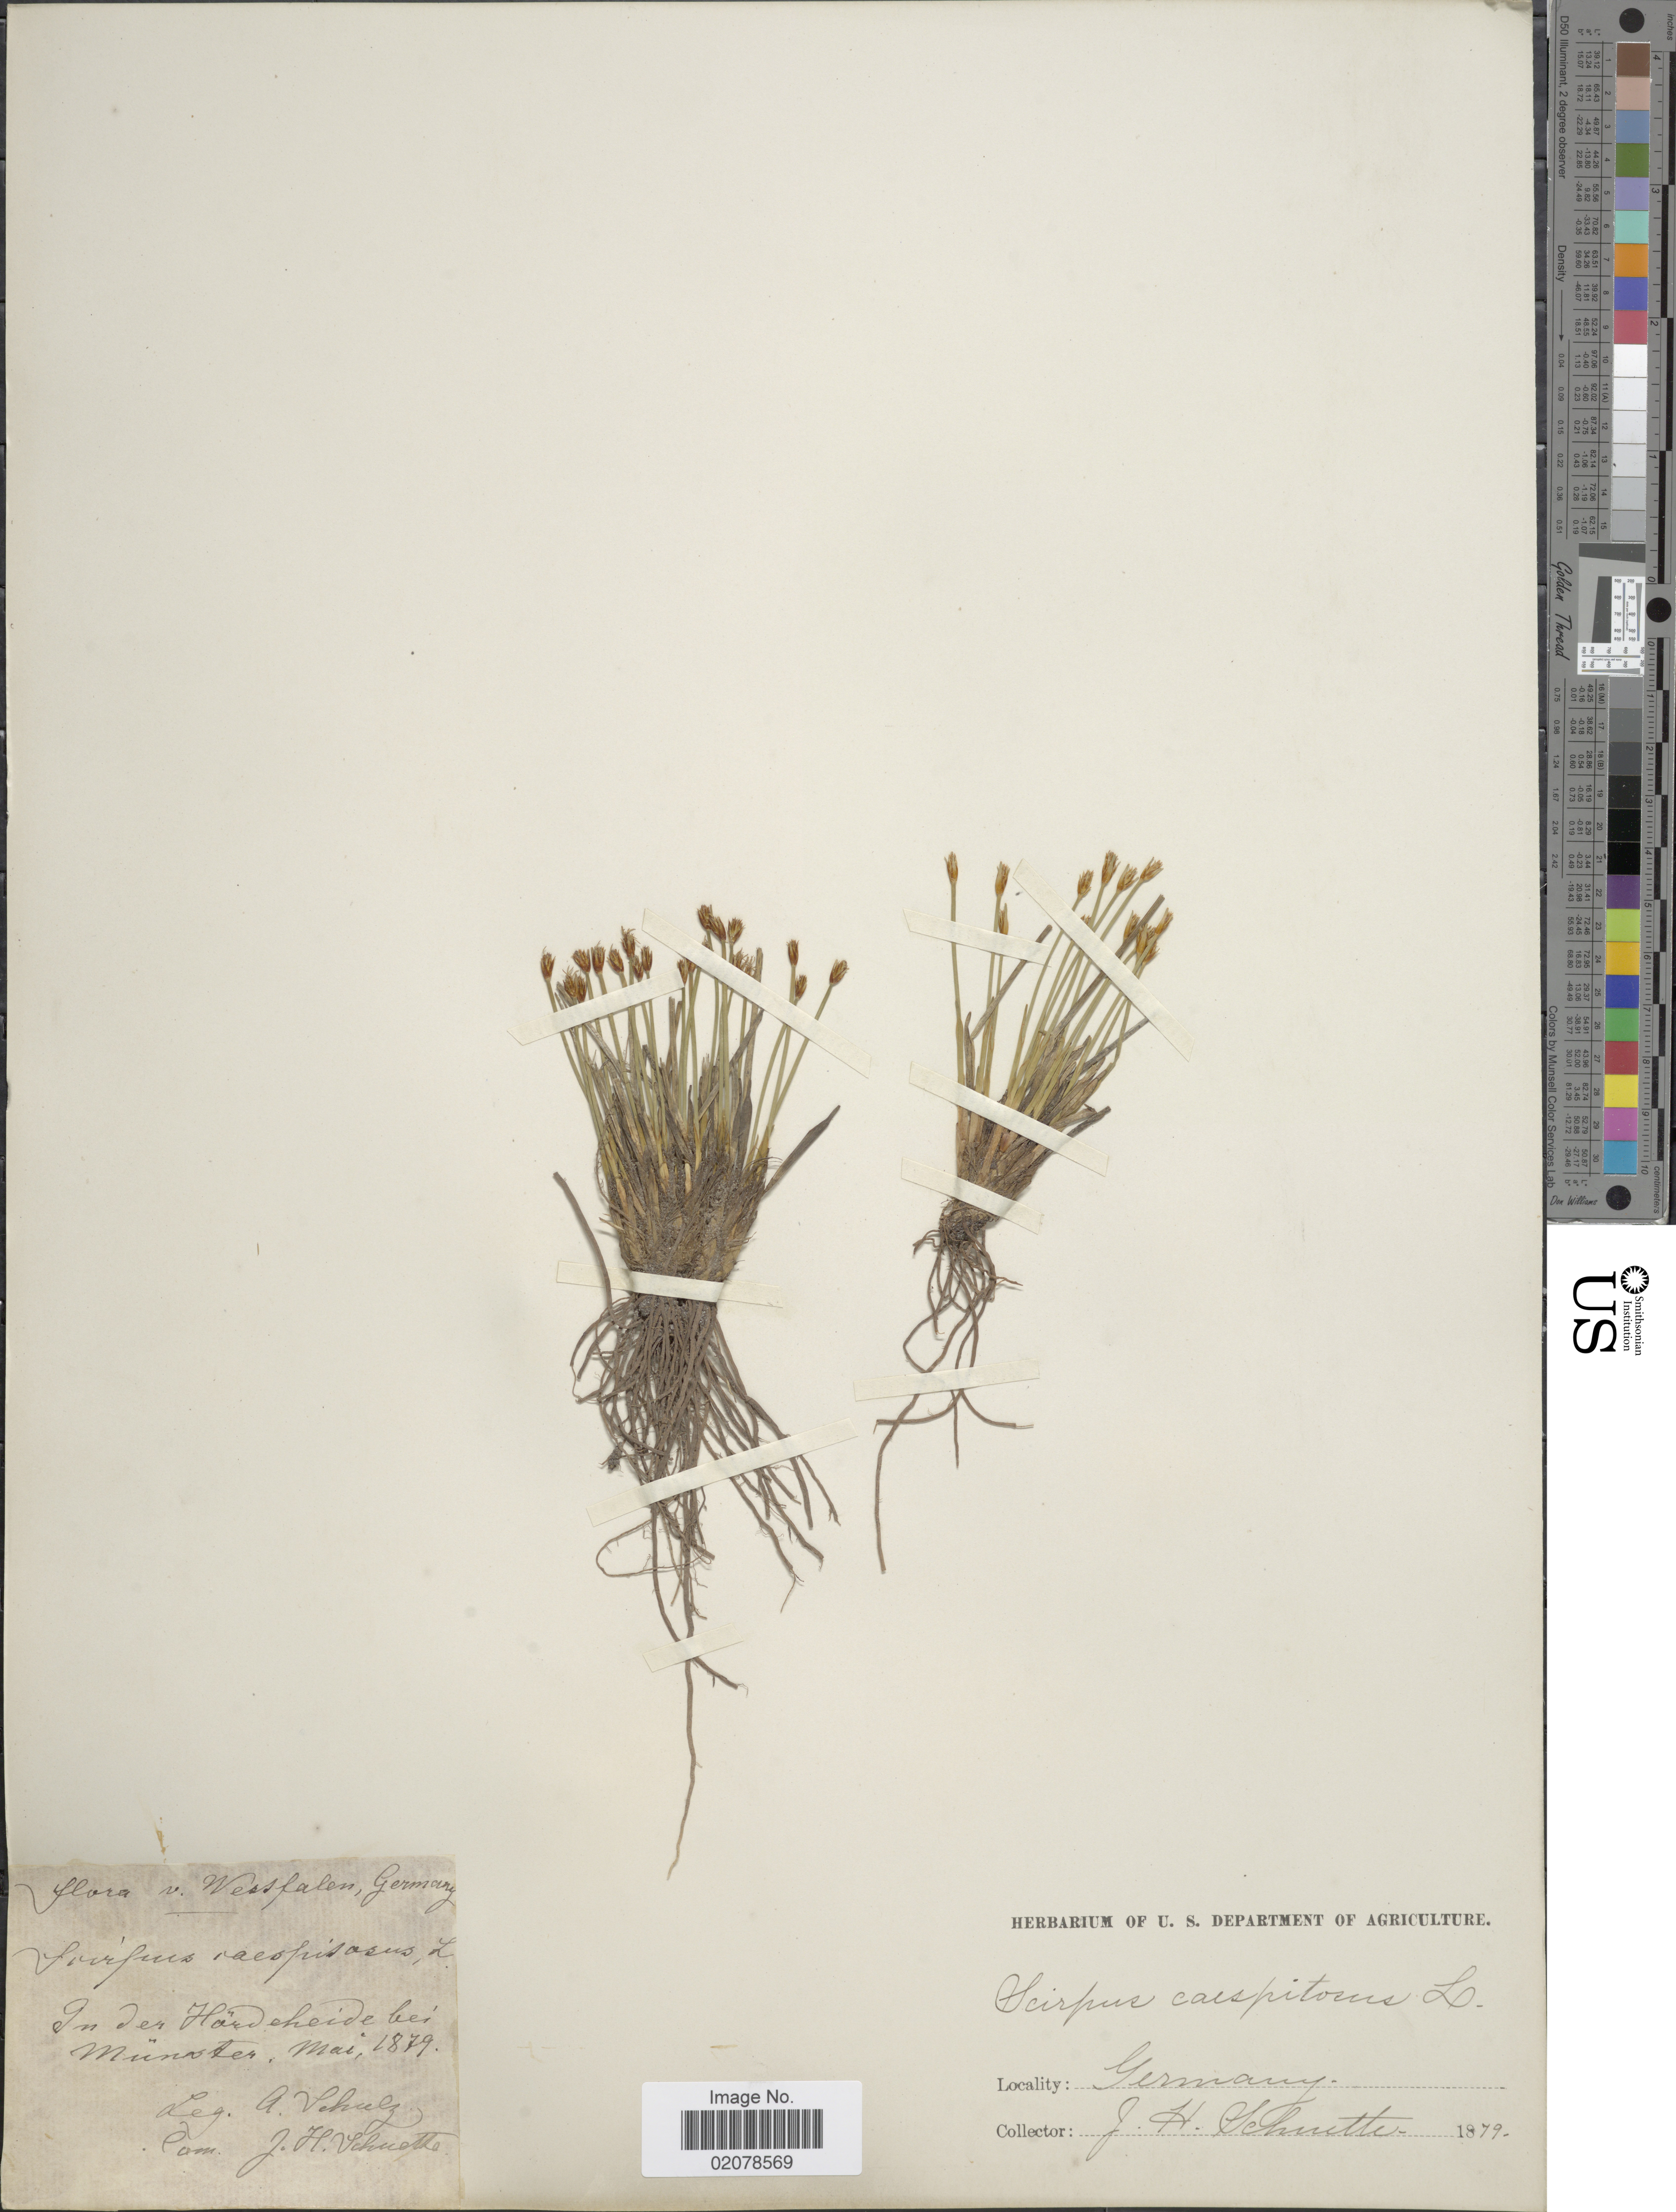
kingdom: Plantae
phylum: Tracheophyta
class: Liliopsida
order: Poales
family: Cyperaceae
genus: Trichophorum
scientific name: Trichophorum cespitosum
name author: (L.) Hartm.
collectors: A. Schulz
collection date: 1879-05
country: Germany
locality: Wessfalen. In der Hardcheide bei Munster [interpreted]